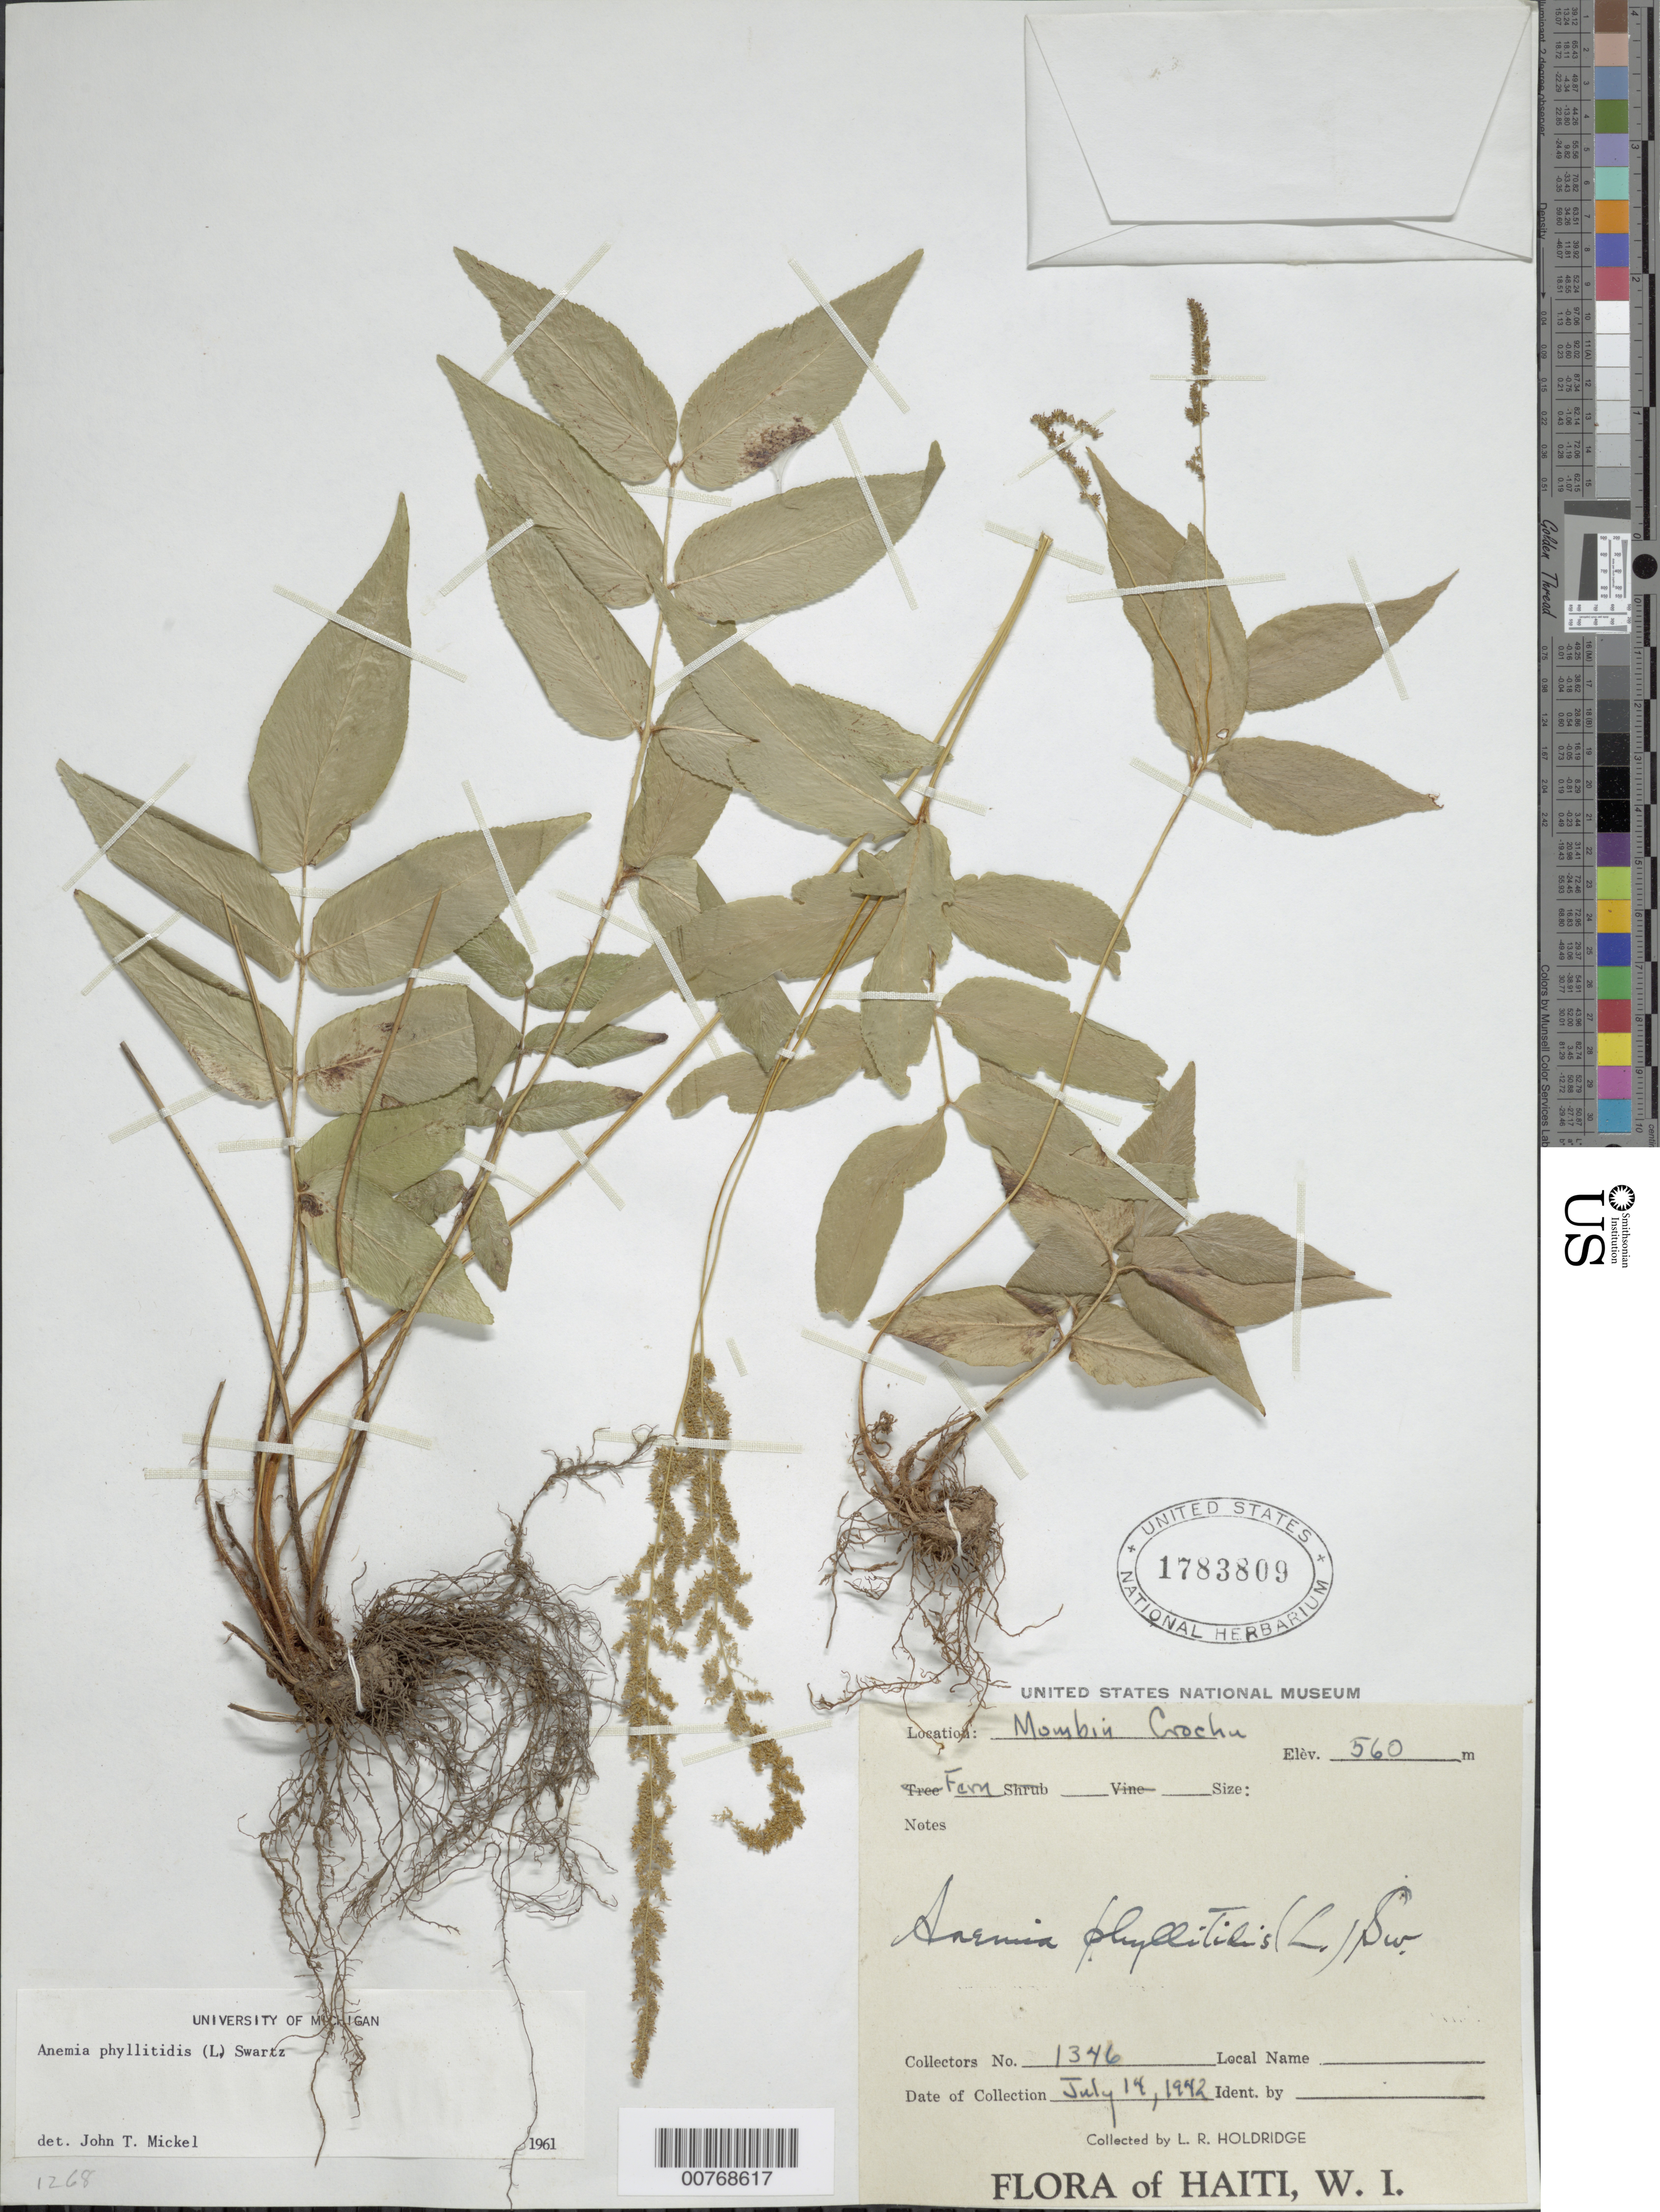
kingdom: Plantae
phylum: Tracheophyta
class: Polypodiopsida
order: Schizaeales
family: Anemiaceae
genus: Anemia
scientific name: Anemia phyllitidis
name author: (L.) Sw.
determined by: Mickel, J. T., (NY), New York Botanical Garden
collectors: L. Holdridge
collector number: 1346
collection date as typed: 14 Jul 1942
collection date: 1942-07-14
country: Haiti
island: Hispaniola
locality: Mombin Crochy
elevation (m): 560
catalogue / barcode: US 1783809